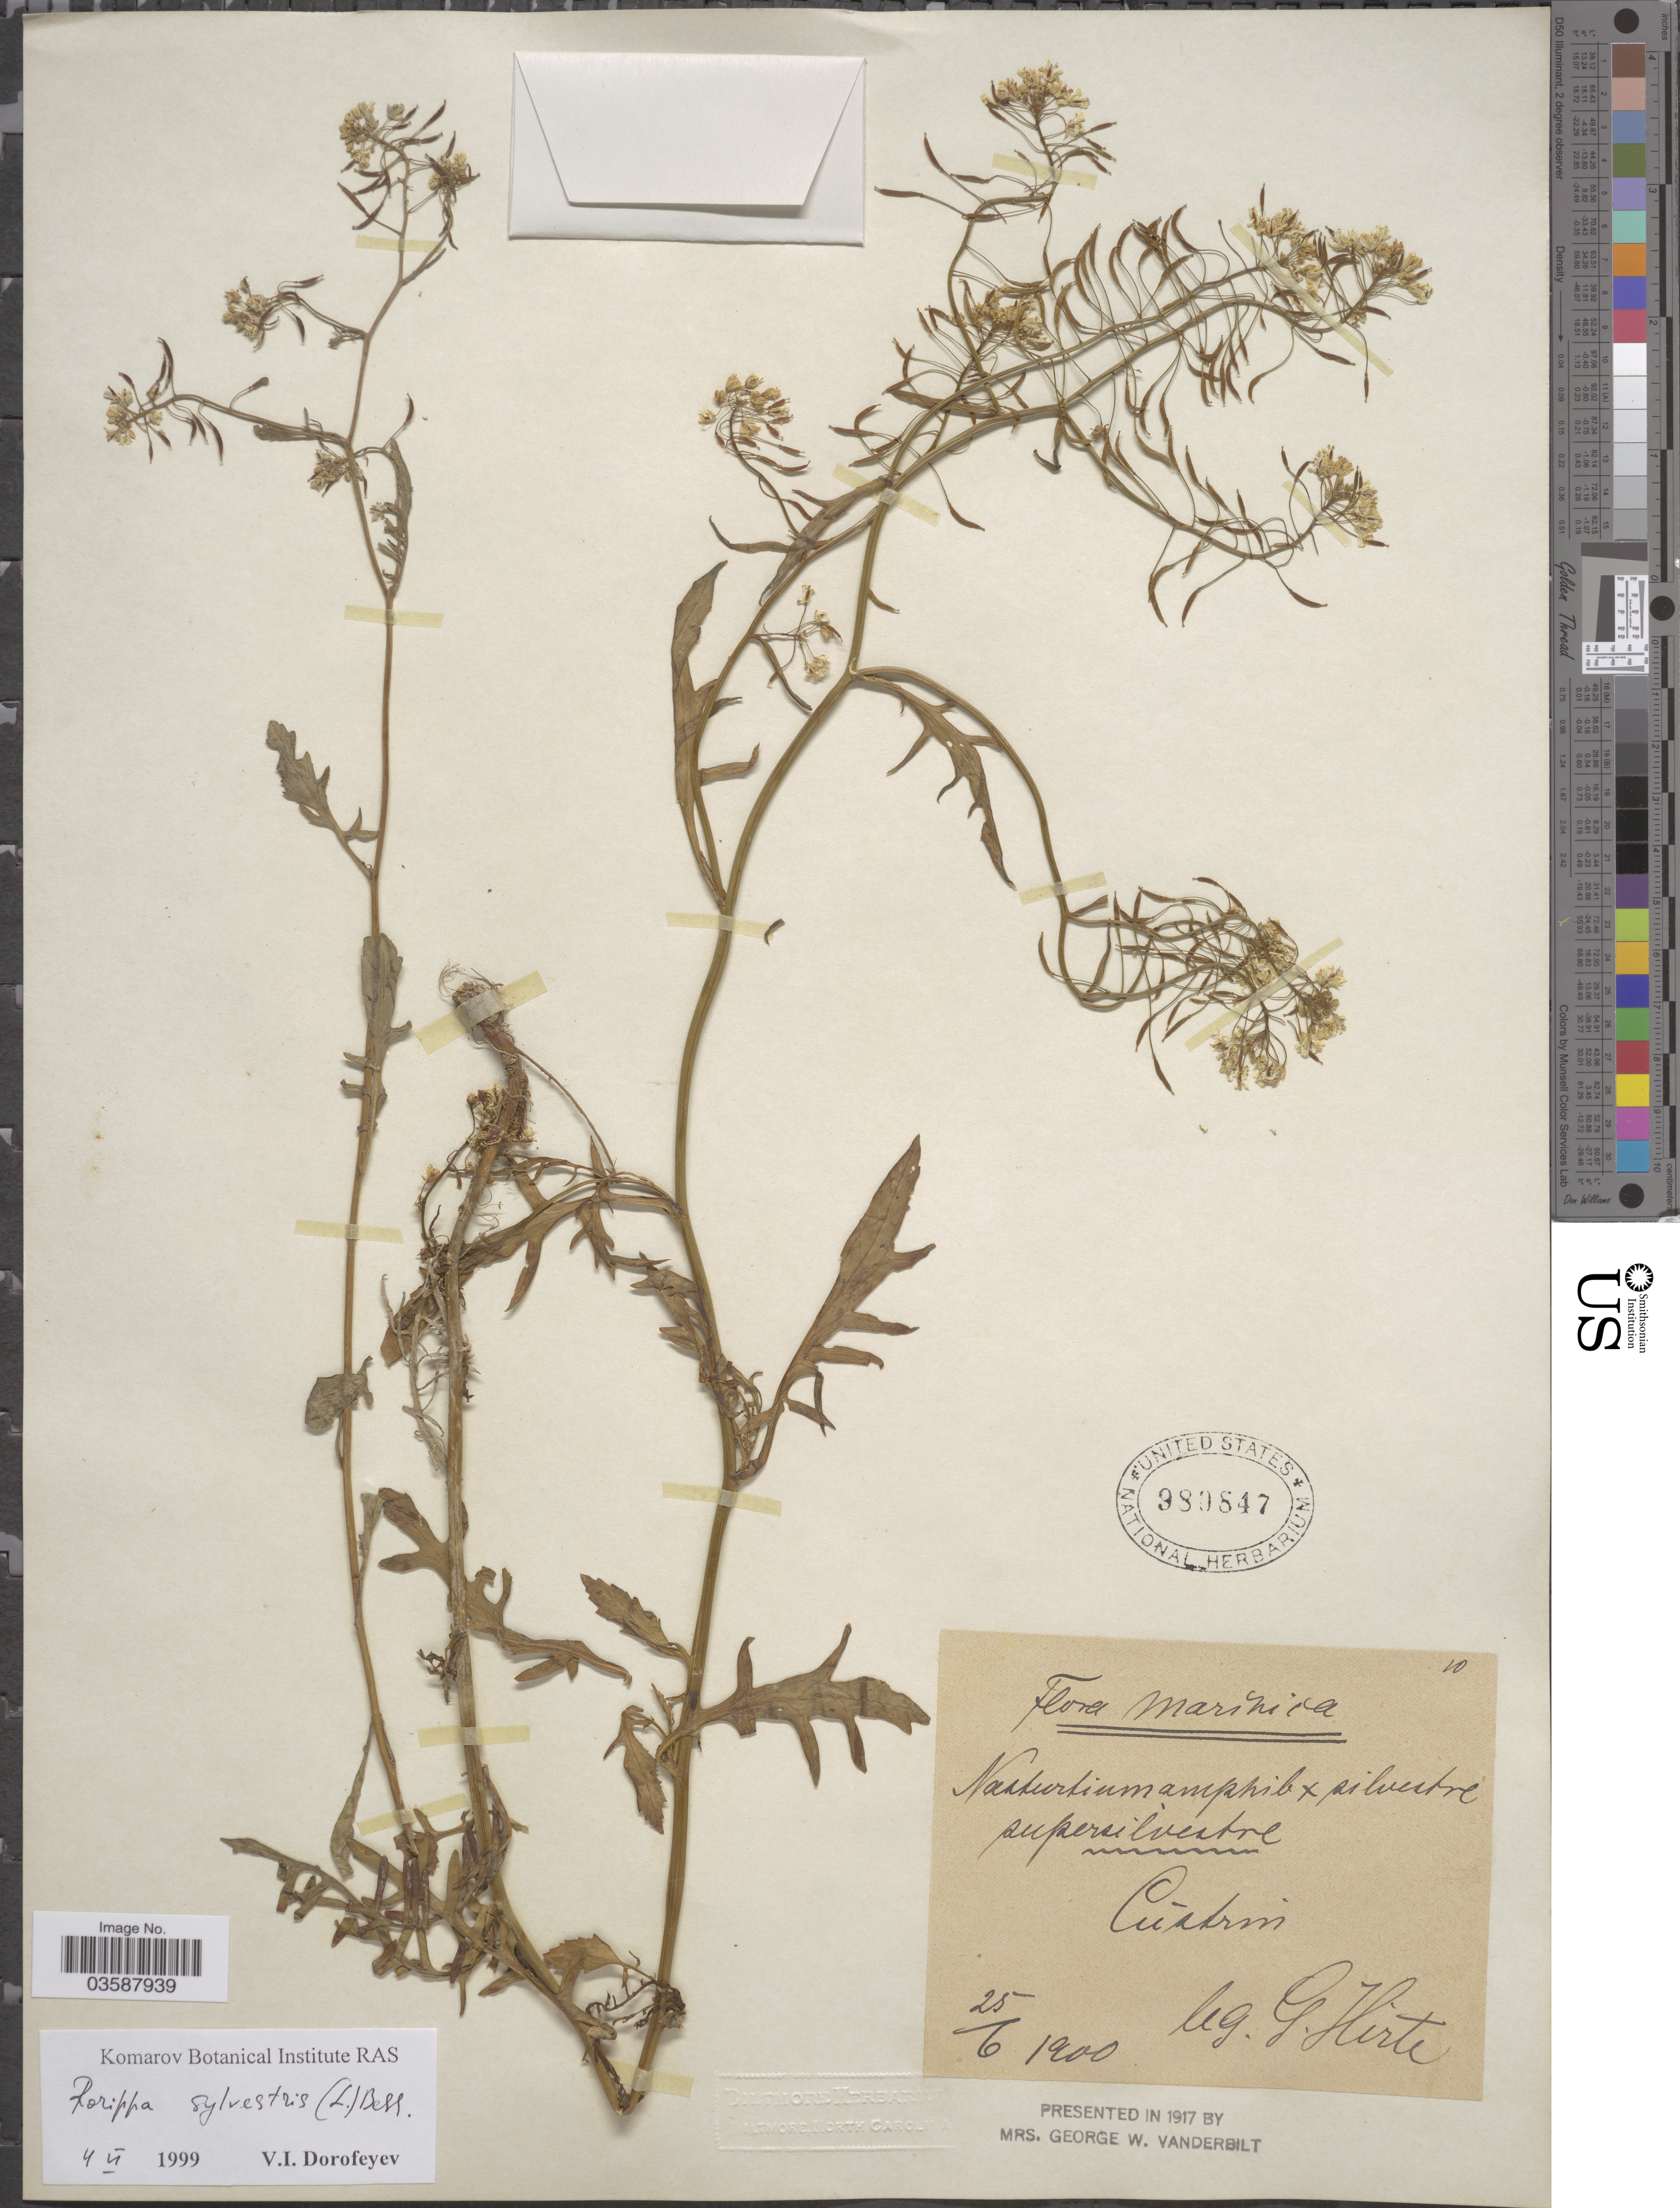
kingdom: Plantae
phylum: Tracheophyta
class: Magnoliopsida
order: Brassicales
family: Brassicaceae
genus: Rorippa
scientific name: Rorippa sylvestris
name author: (L.) Besser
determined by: Dorofeyev, V. I.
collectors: G. Hirte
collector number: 10?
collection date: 1900-06-25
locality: Marinica, Ciatim. [interpreted]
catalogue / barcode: US 980847